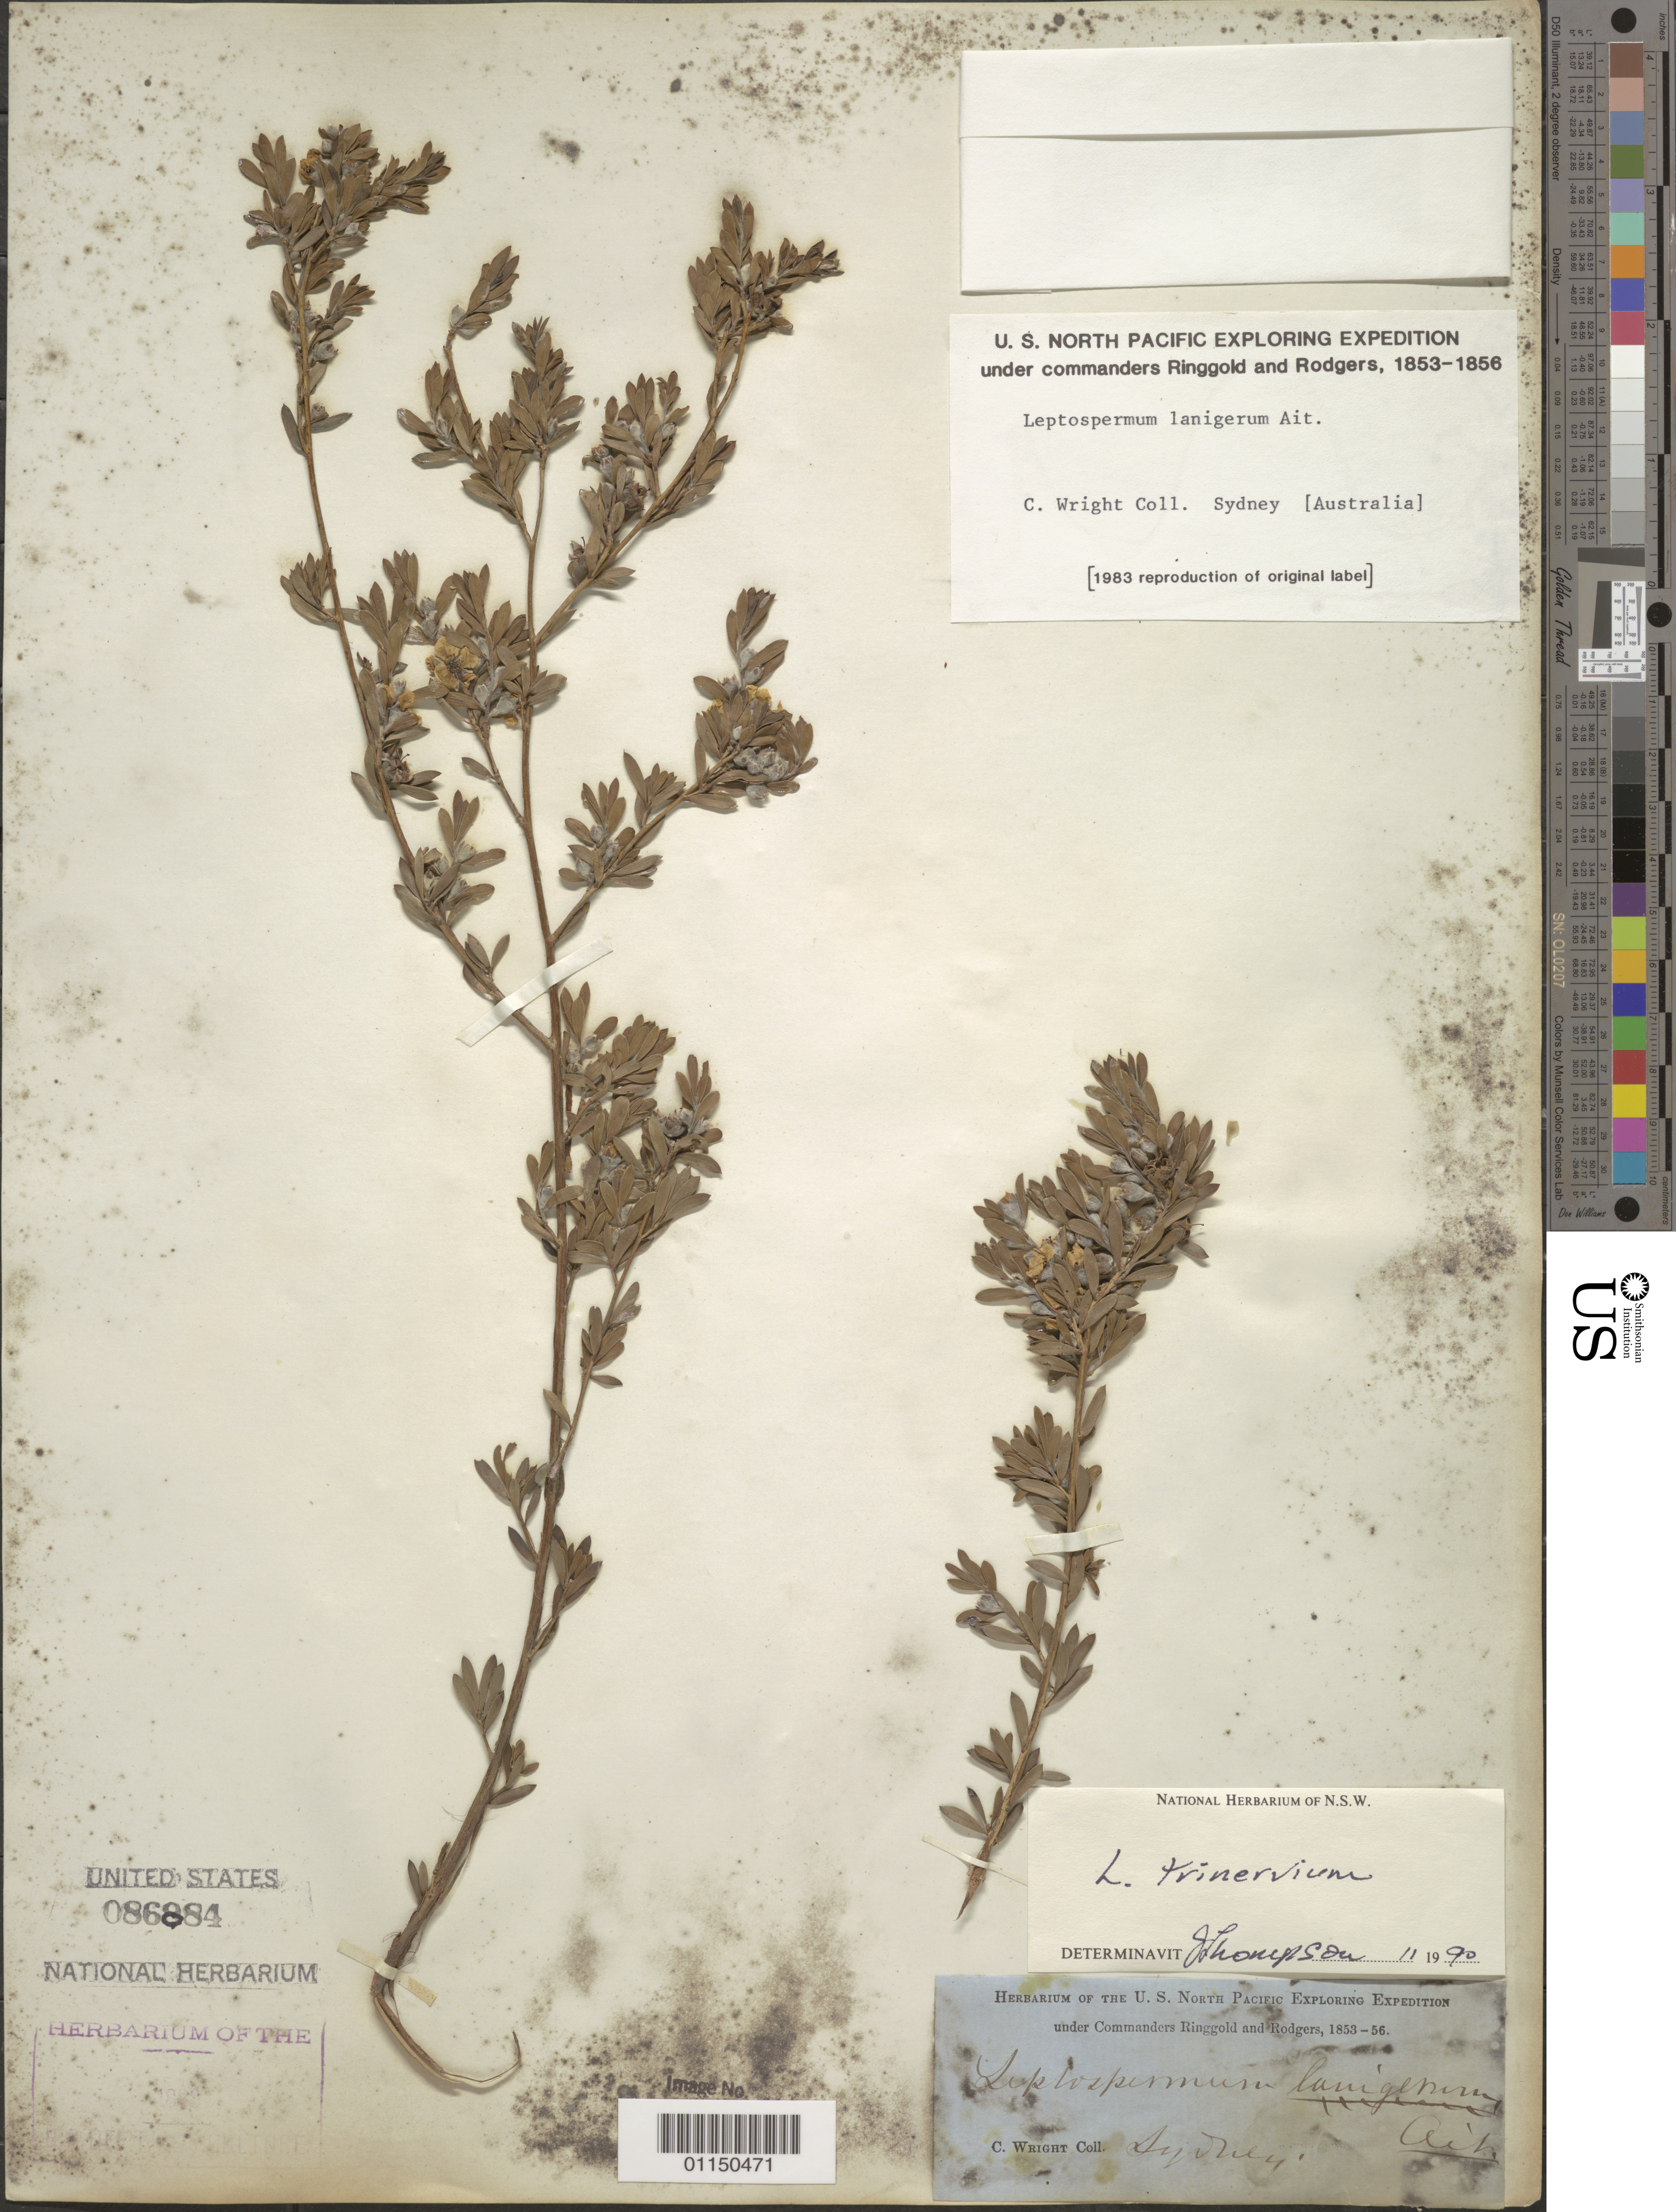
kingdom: Plantae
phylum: Tracheophyta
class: Magnoliopsida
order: Myrtales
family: Myrtaceae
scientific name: Gaudium trinervium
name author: (J. White) P.G. Wilson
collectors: C. Wright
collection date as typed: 1853 to -- -- 1856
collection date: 1853/1856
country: Australia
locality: Sydney.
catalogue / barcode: US 86884